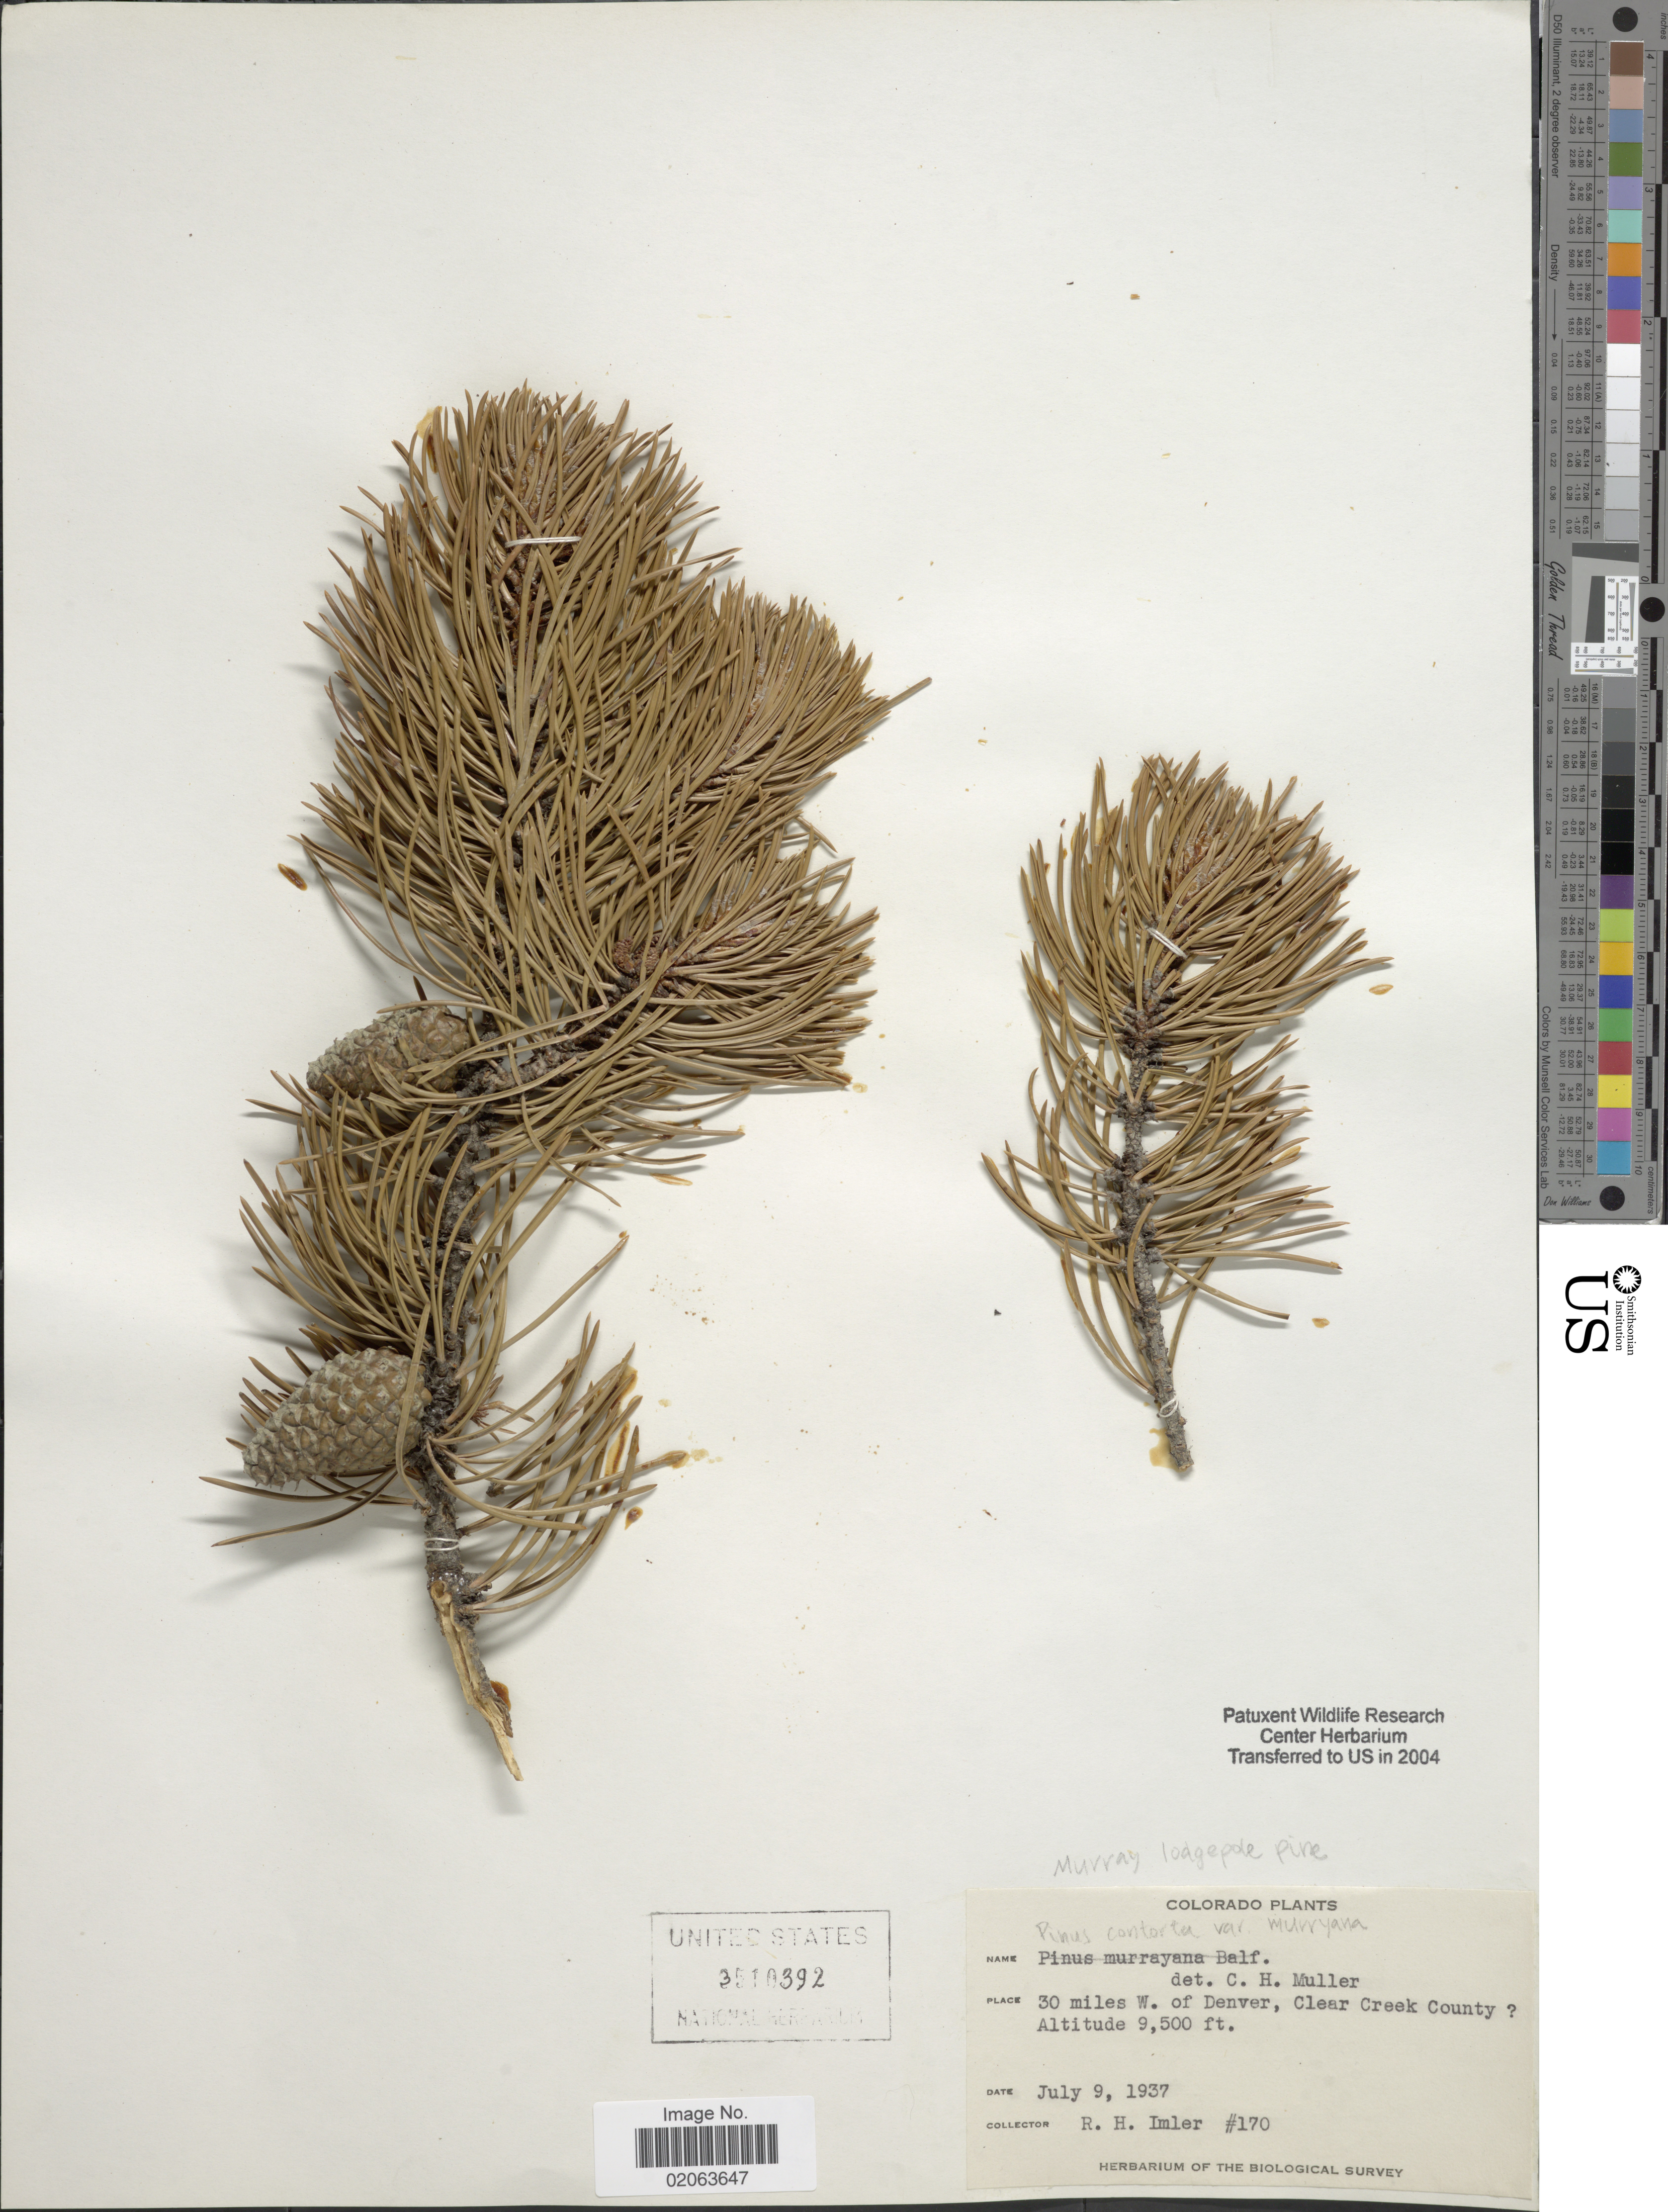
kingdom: Plantae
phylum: Tracheophyta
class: Pinopsida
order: Pinales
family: Pinaceae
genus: Pinus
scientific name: Pinus contorta var. murrayana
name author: (Balf.) S. Watson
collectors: R. Imler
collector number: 170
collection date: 1937-07-09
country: United States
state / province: Colorado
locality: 30 miles W. of Denver, Clear Creek County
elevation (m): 2896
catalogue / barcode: US 3510392